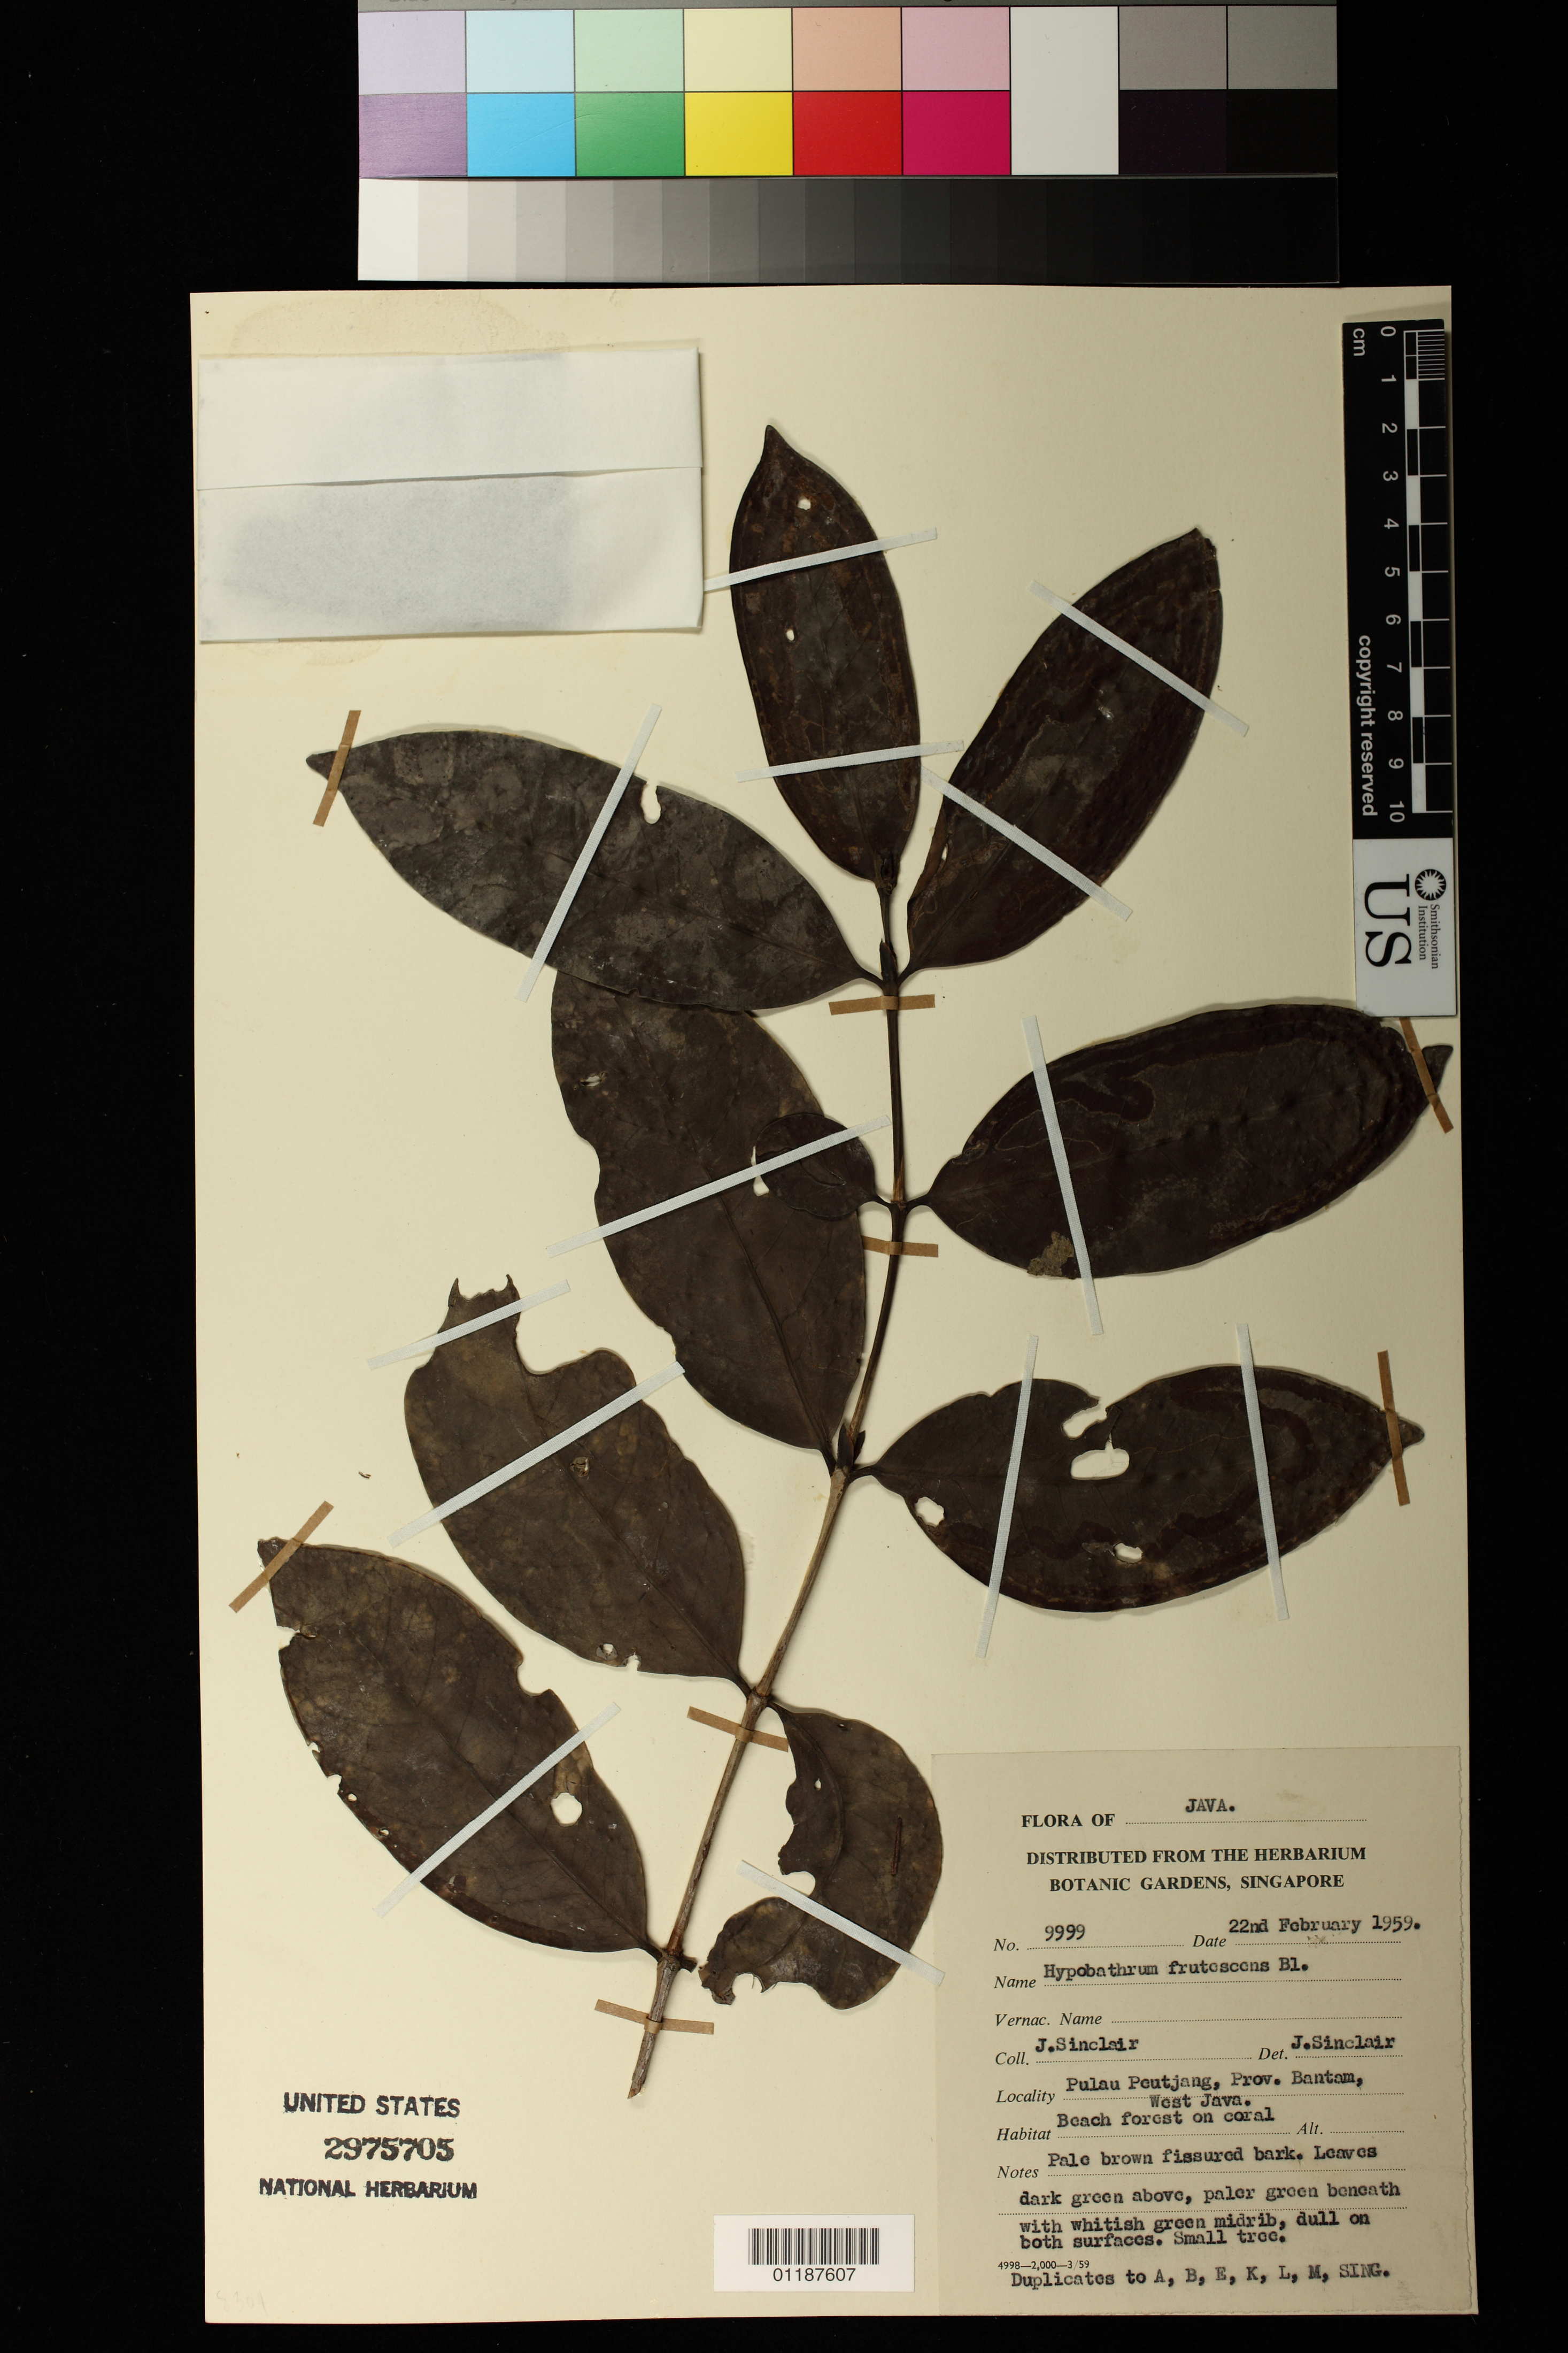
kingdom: Plantae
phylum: Tracheophyta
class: Magnoliopsida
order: Gentianales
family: Rubiaceae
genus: Hypobathrum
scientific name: Hypobathrum frutescens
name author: Blume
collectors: J. Sinclair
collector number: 9999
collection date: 1959-02-22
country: Indonesia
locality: Pulau Peutjang, Prov. Bantam, West Java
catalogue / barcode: US 2975705